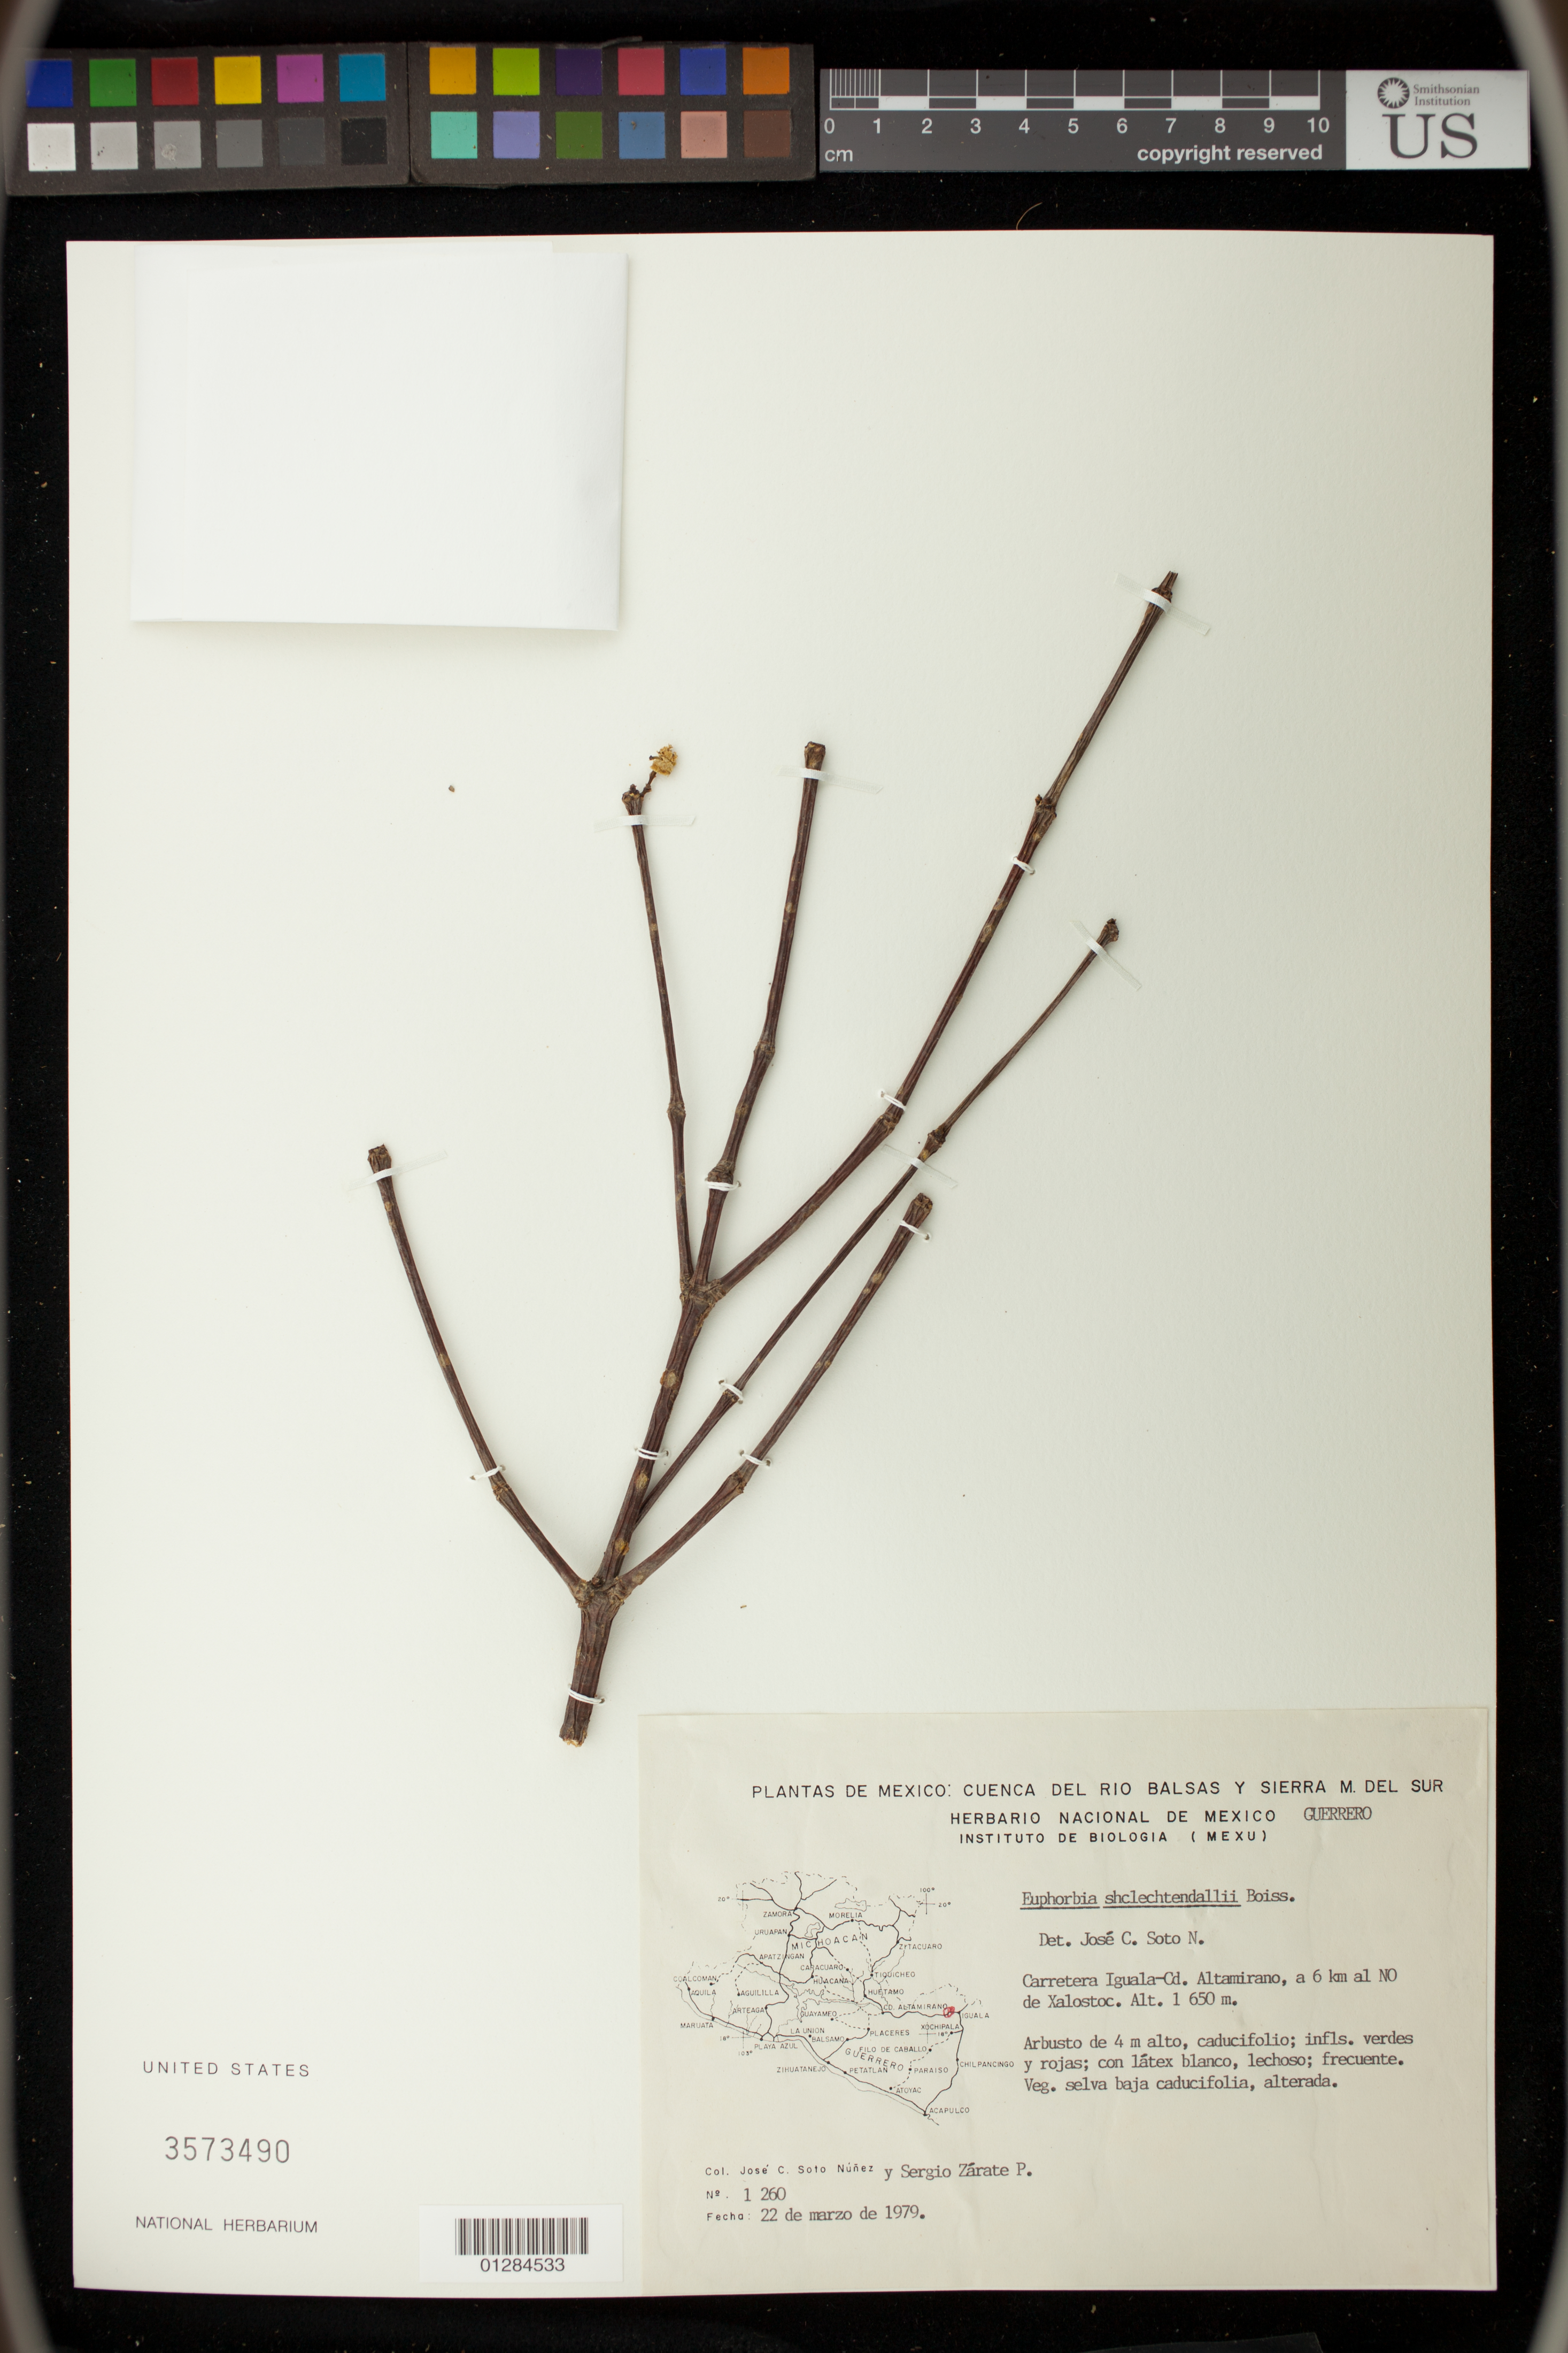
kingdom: Plantae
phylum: Tracheophyta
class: Magnoliopsida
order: Malpighiales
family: Euphorbiaceae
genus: Euphorbia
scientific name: Euphorbia schlechtendalii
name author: Boiss.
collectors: J. C. Soto Núñez & S. Zaráte P.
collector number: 1260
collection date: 1979-03-22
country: Mexico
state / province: Guerrero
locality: Carretera Iguala-Cd. Altamirano, a 6km al NO de Xalostoc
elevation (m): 1650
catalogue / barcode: US 3573490